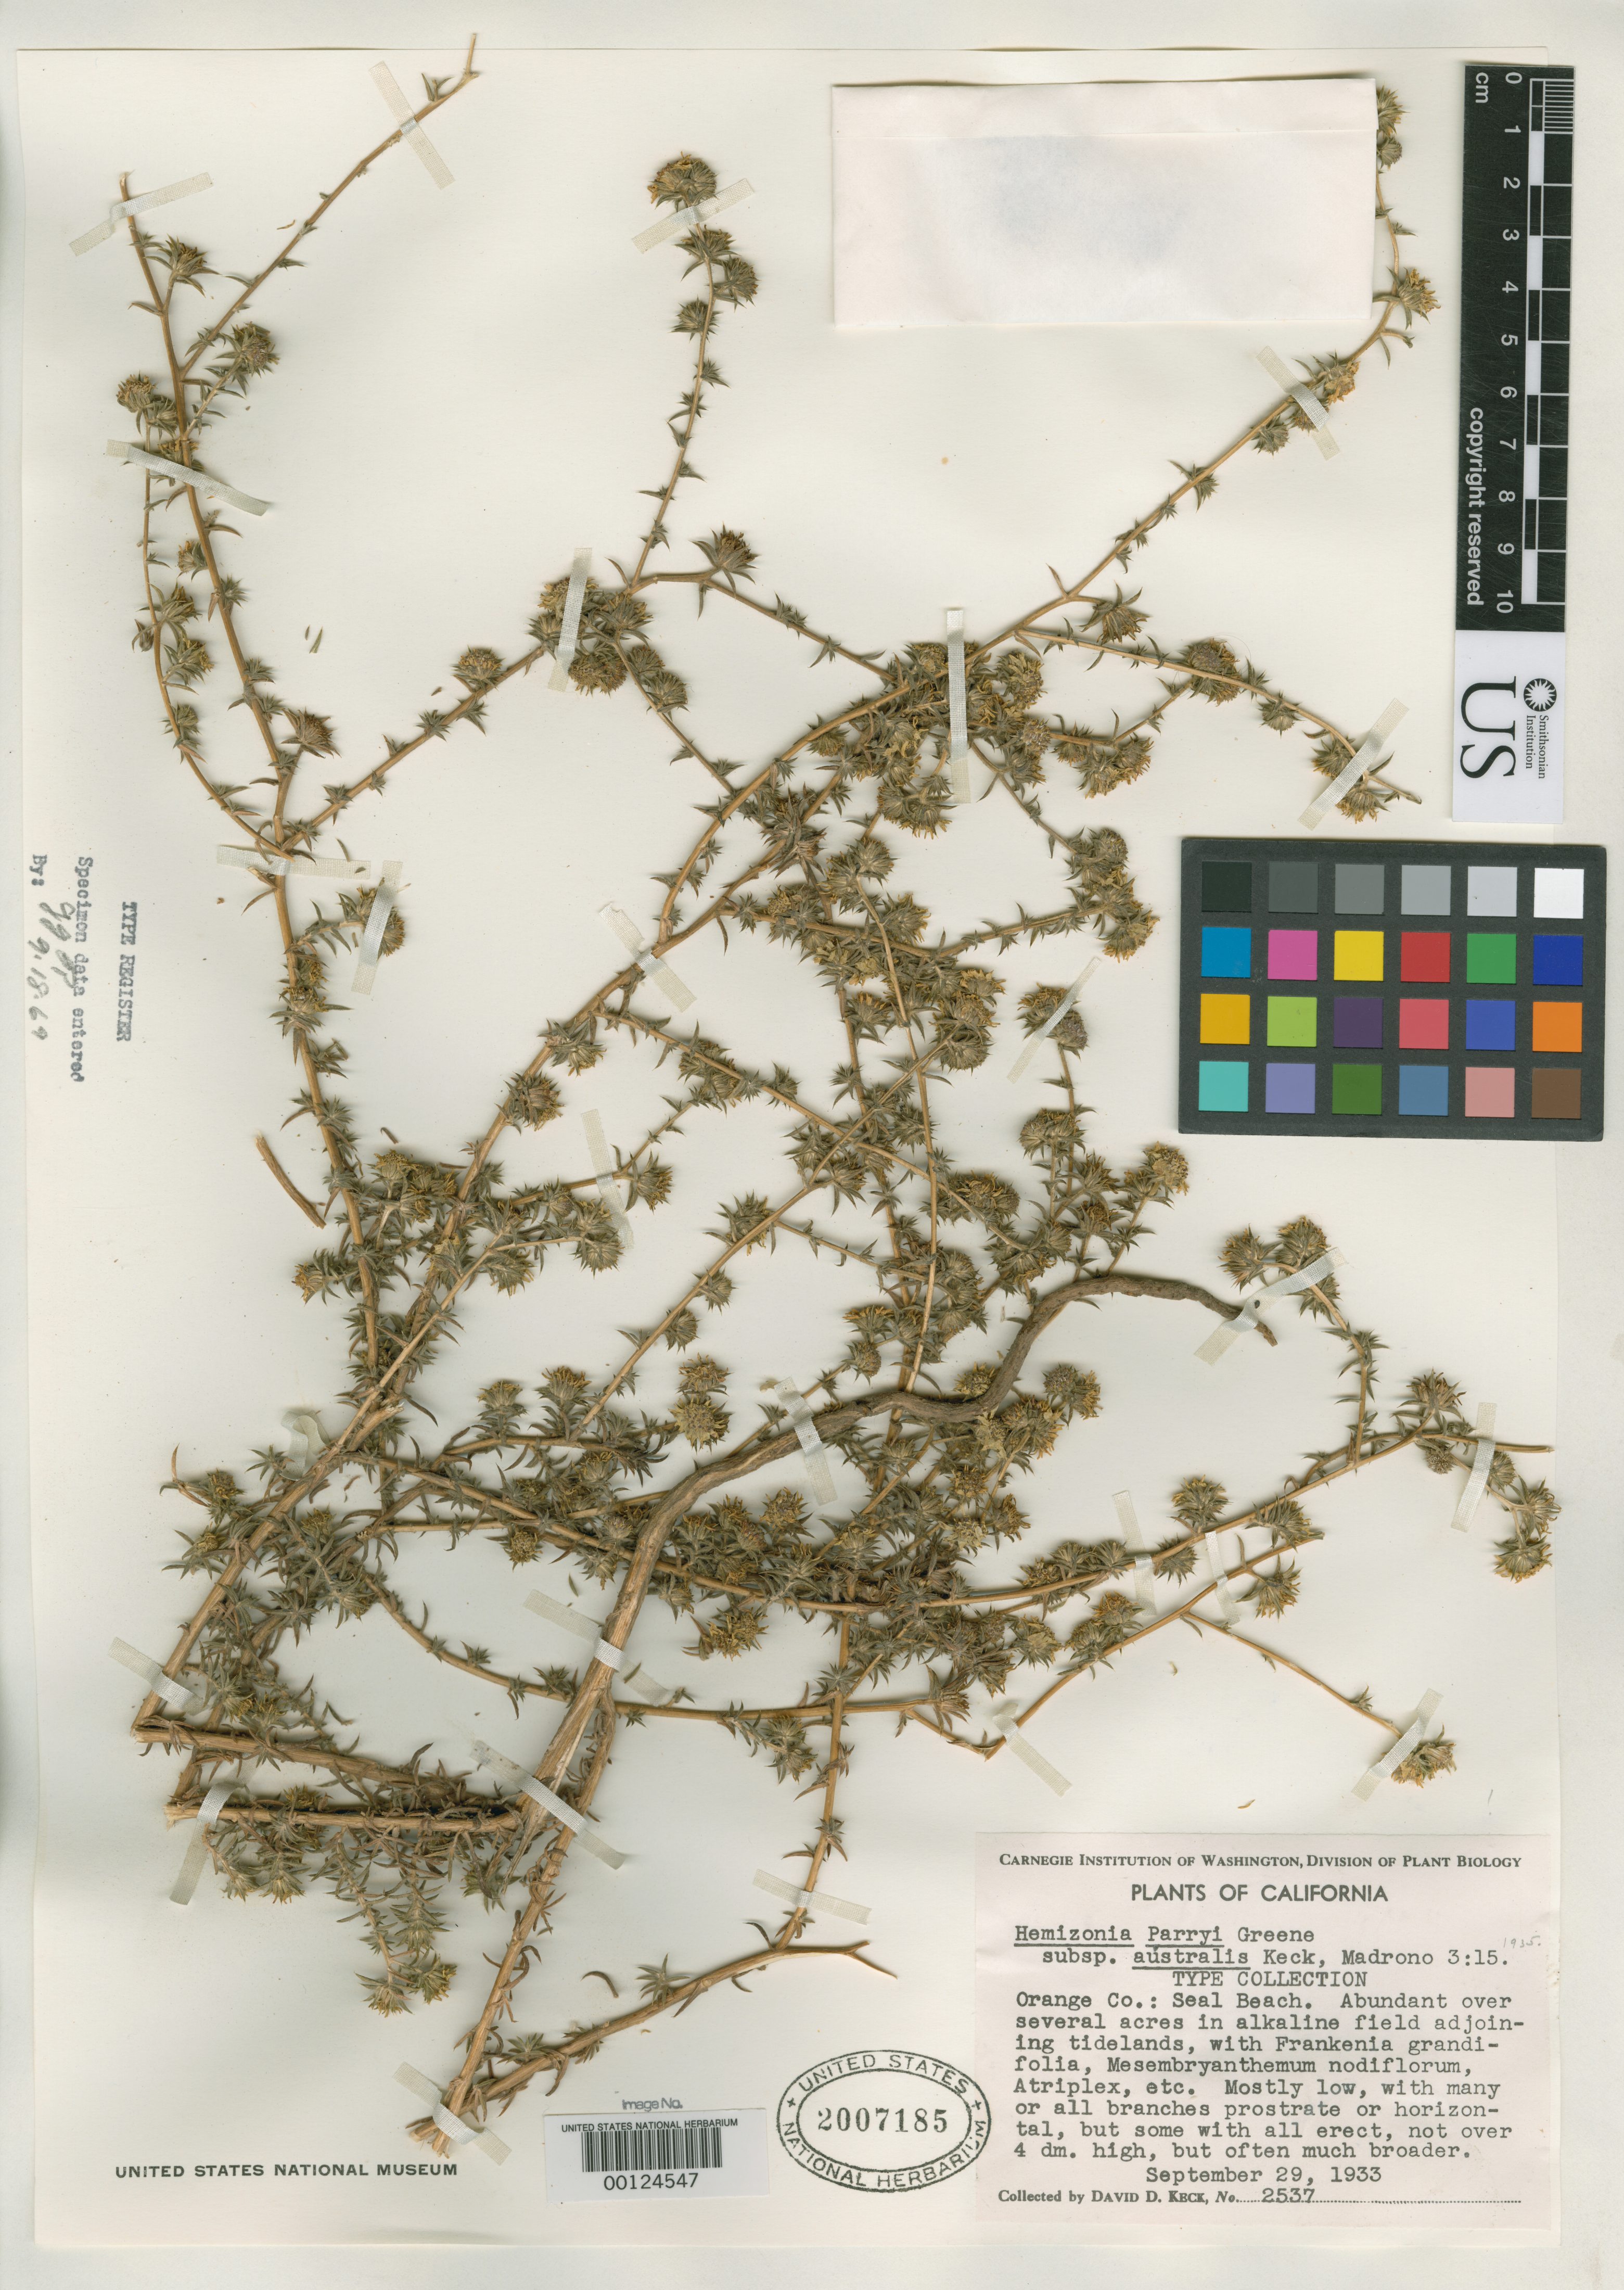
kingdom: Plantae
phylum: Tracheophyta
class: Magnoliopsida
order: Asterales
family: Asteraceae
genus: Hemizonia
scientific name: Hemizonia parryi subsp. australis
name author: D.D. Keck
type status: Isotype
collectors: D. D. Keck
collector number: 2537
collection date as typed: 29 Sep 1933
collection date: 1933-09-29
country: United States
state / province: California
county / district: Orange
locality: Seal Beach.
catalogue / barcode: US 2007185